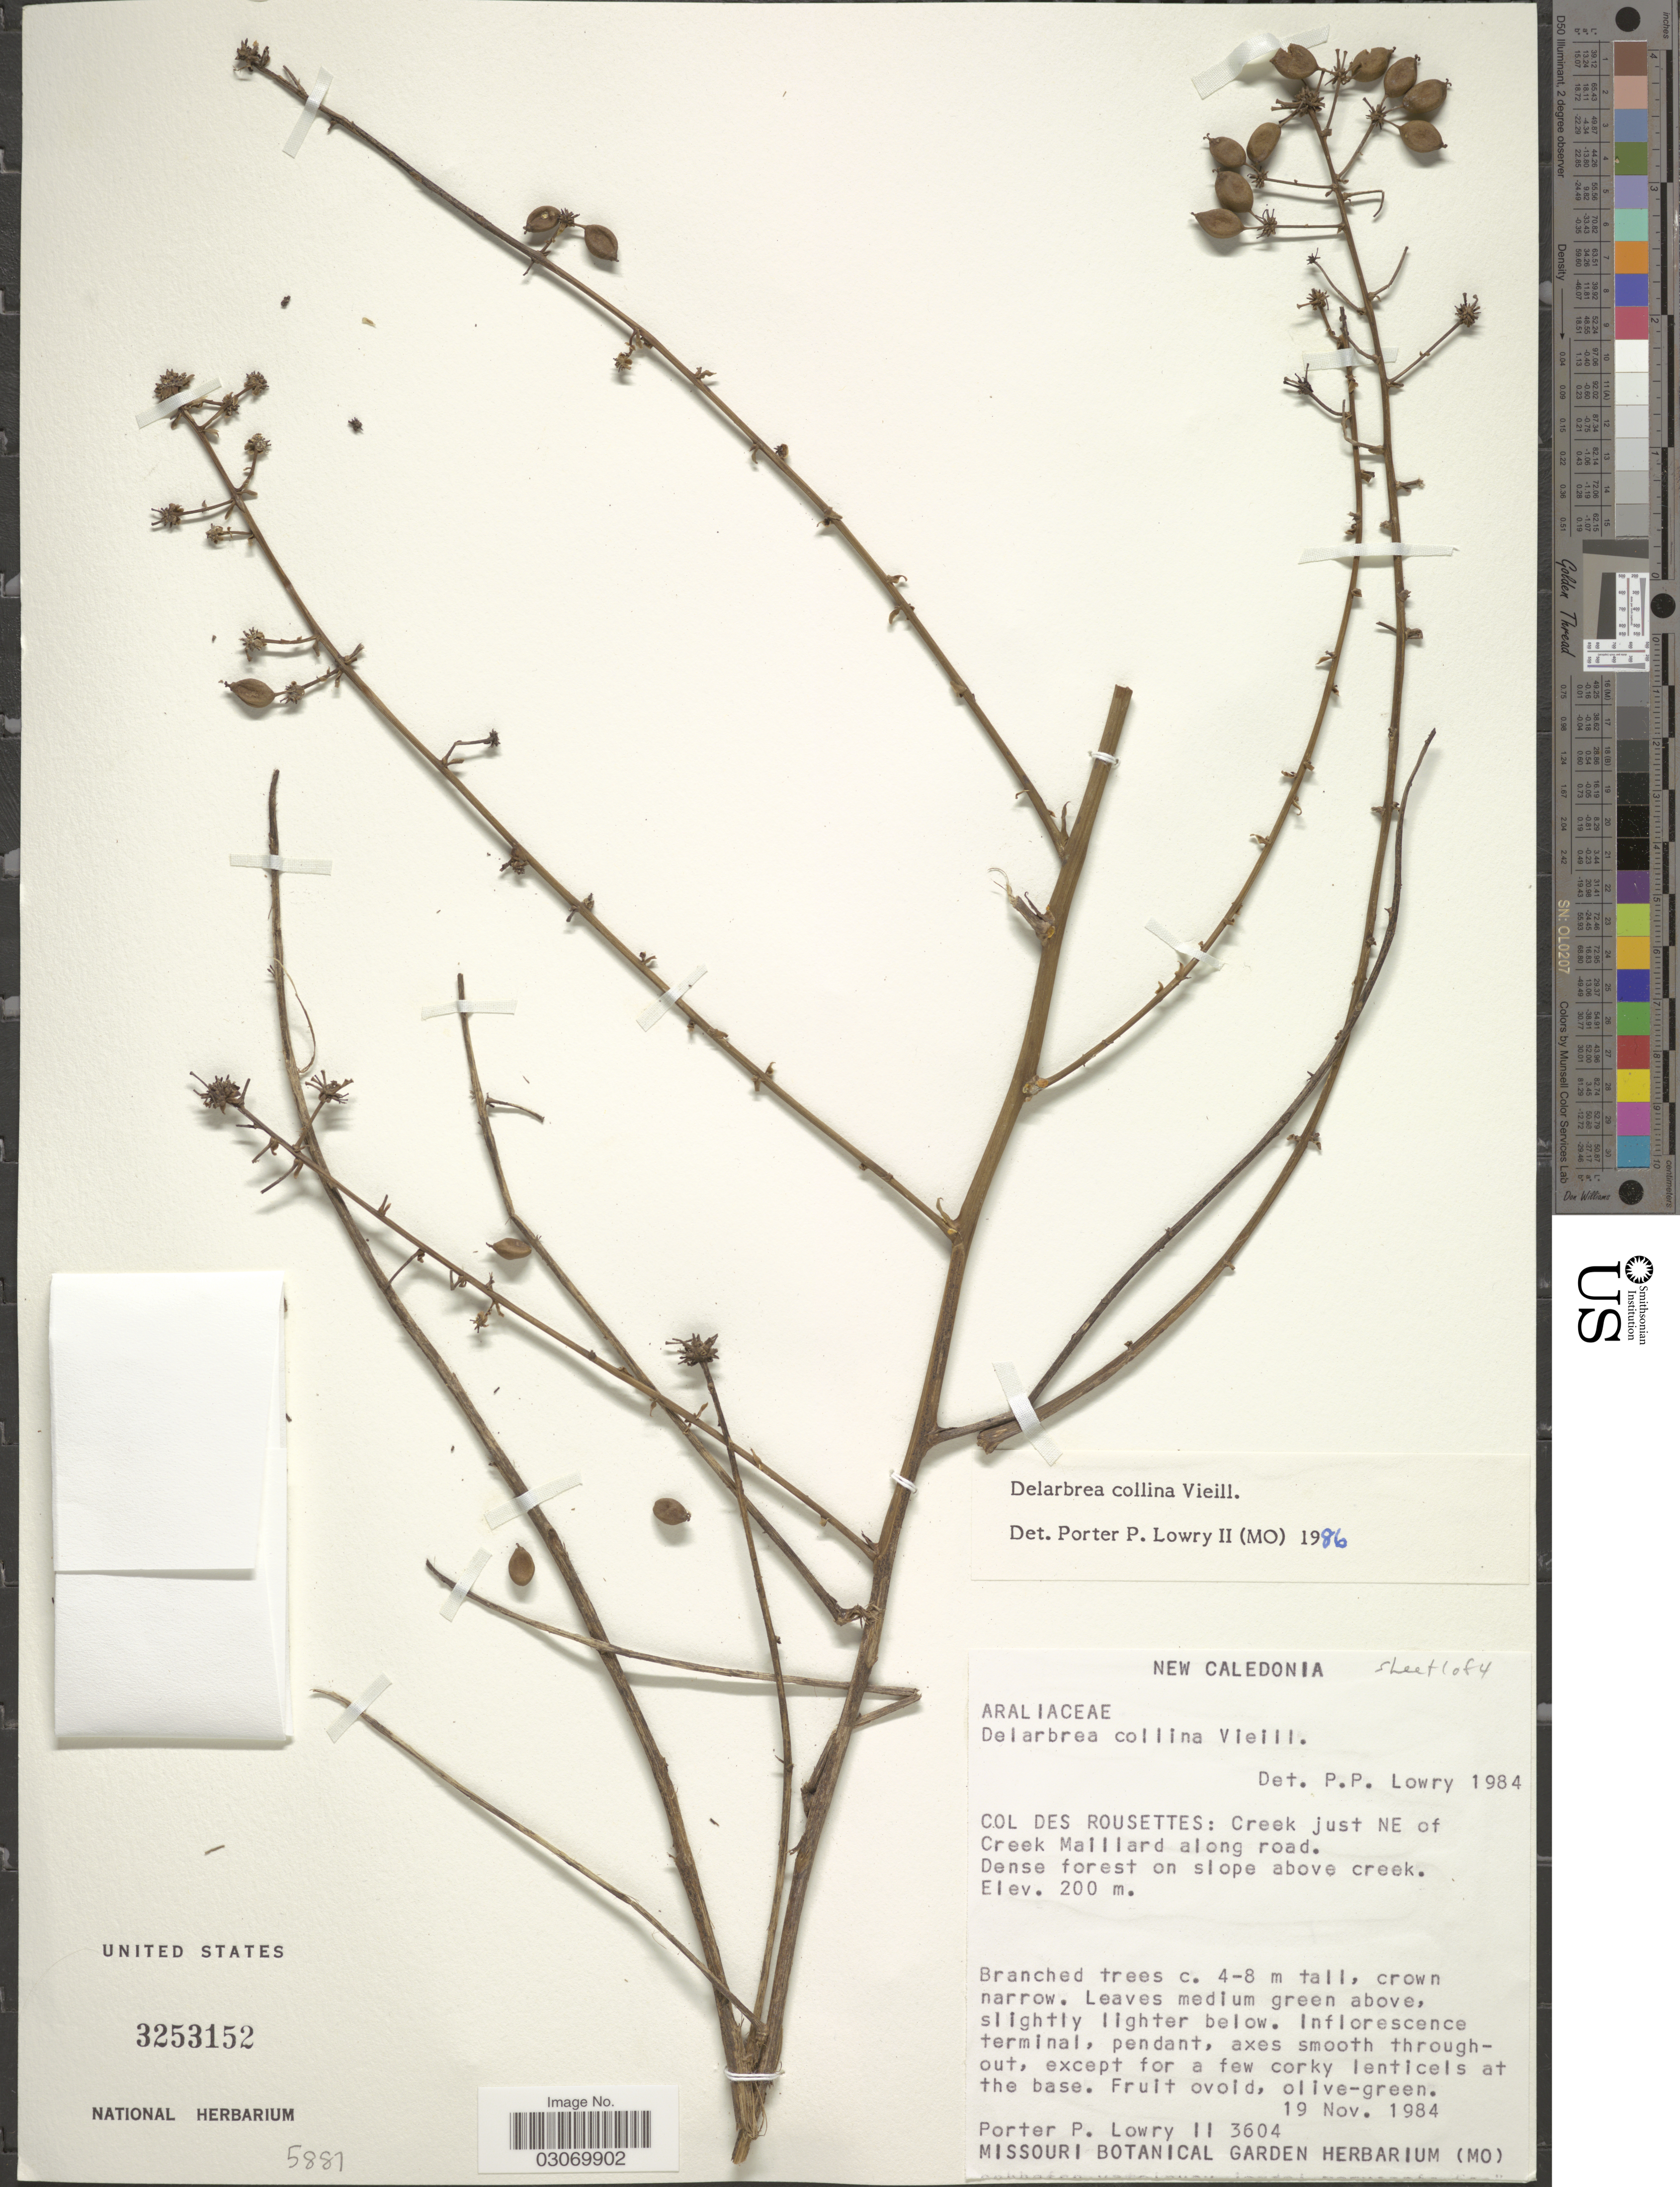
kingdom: Plantae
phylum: Tracheophyta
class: Magnoliopsida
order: Apiales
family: Myodocarpaceae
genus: Delarbrea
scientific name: Delarbrea collina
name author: Vieill.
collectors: P. P. Lowry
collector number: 3604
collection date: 1984-11-19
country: New Caledonia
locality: Col Des Rousettes: Creek just NE of Creek Maillard along road, Dense forest on slope above creek.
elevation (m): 200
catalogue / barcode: US 3253152